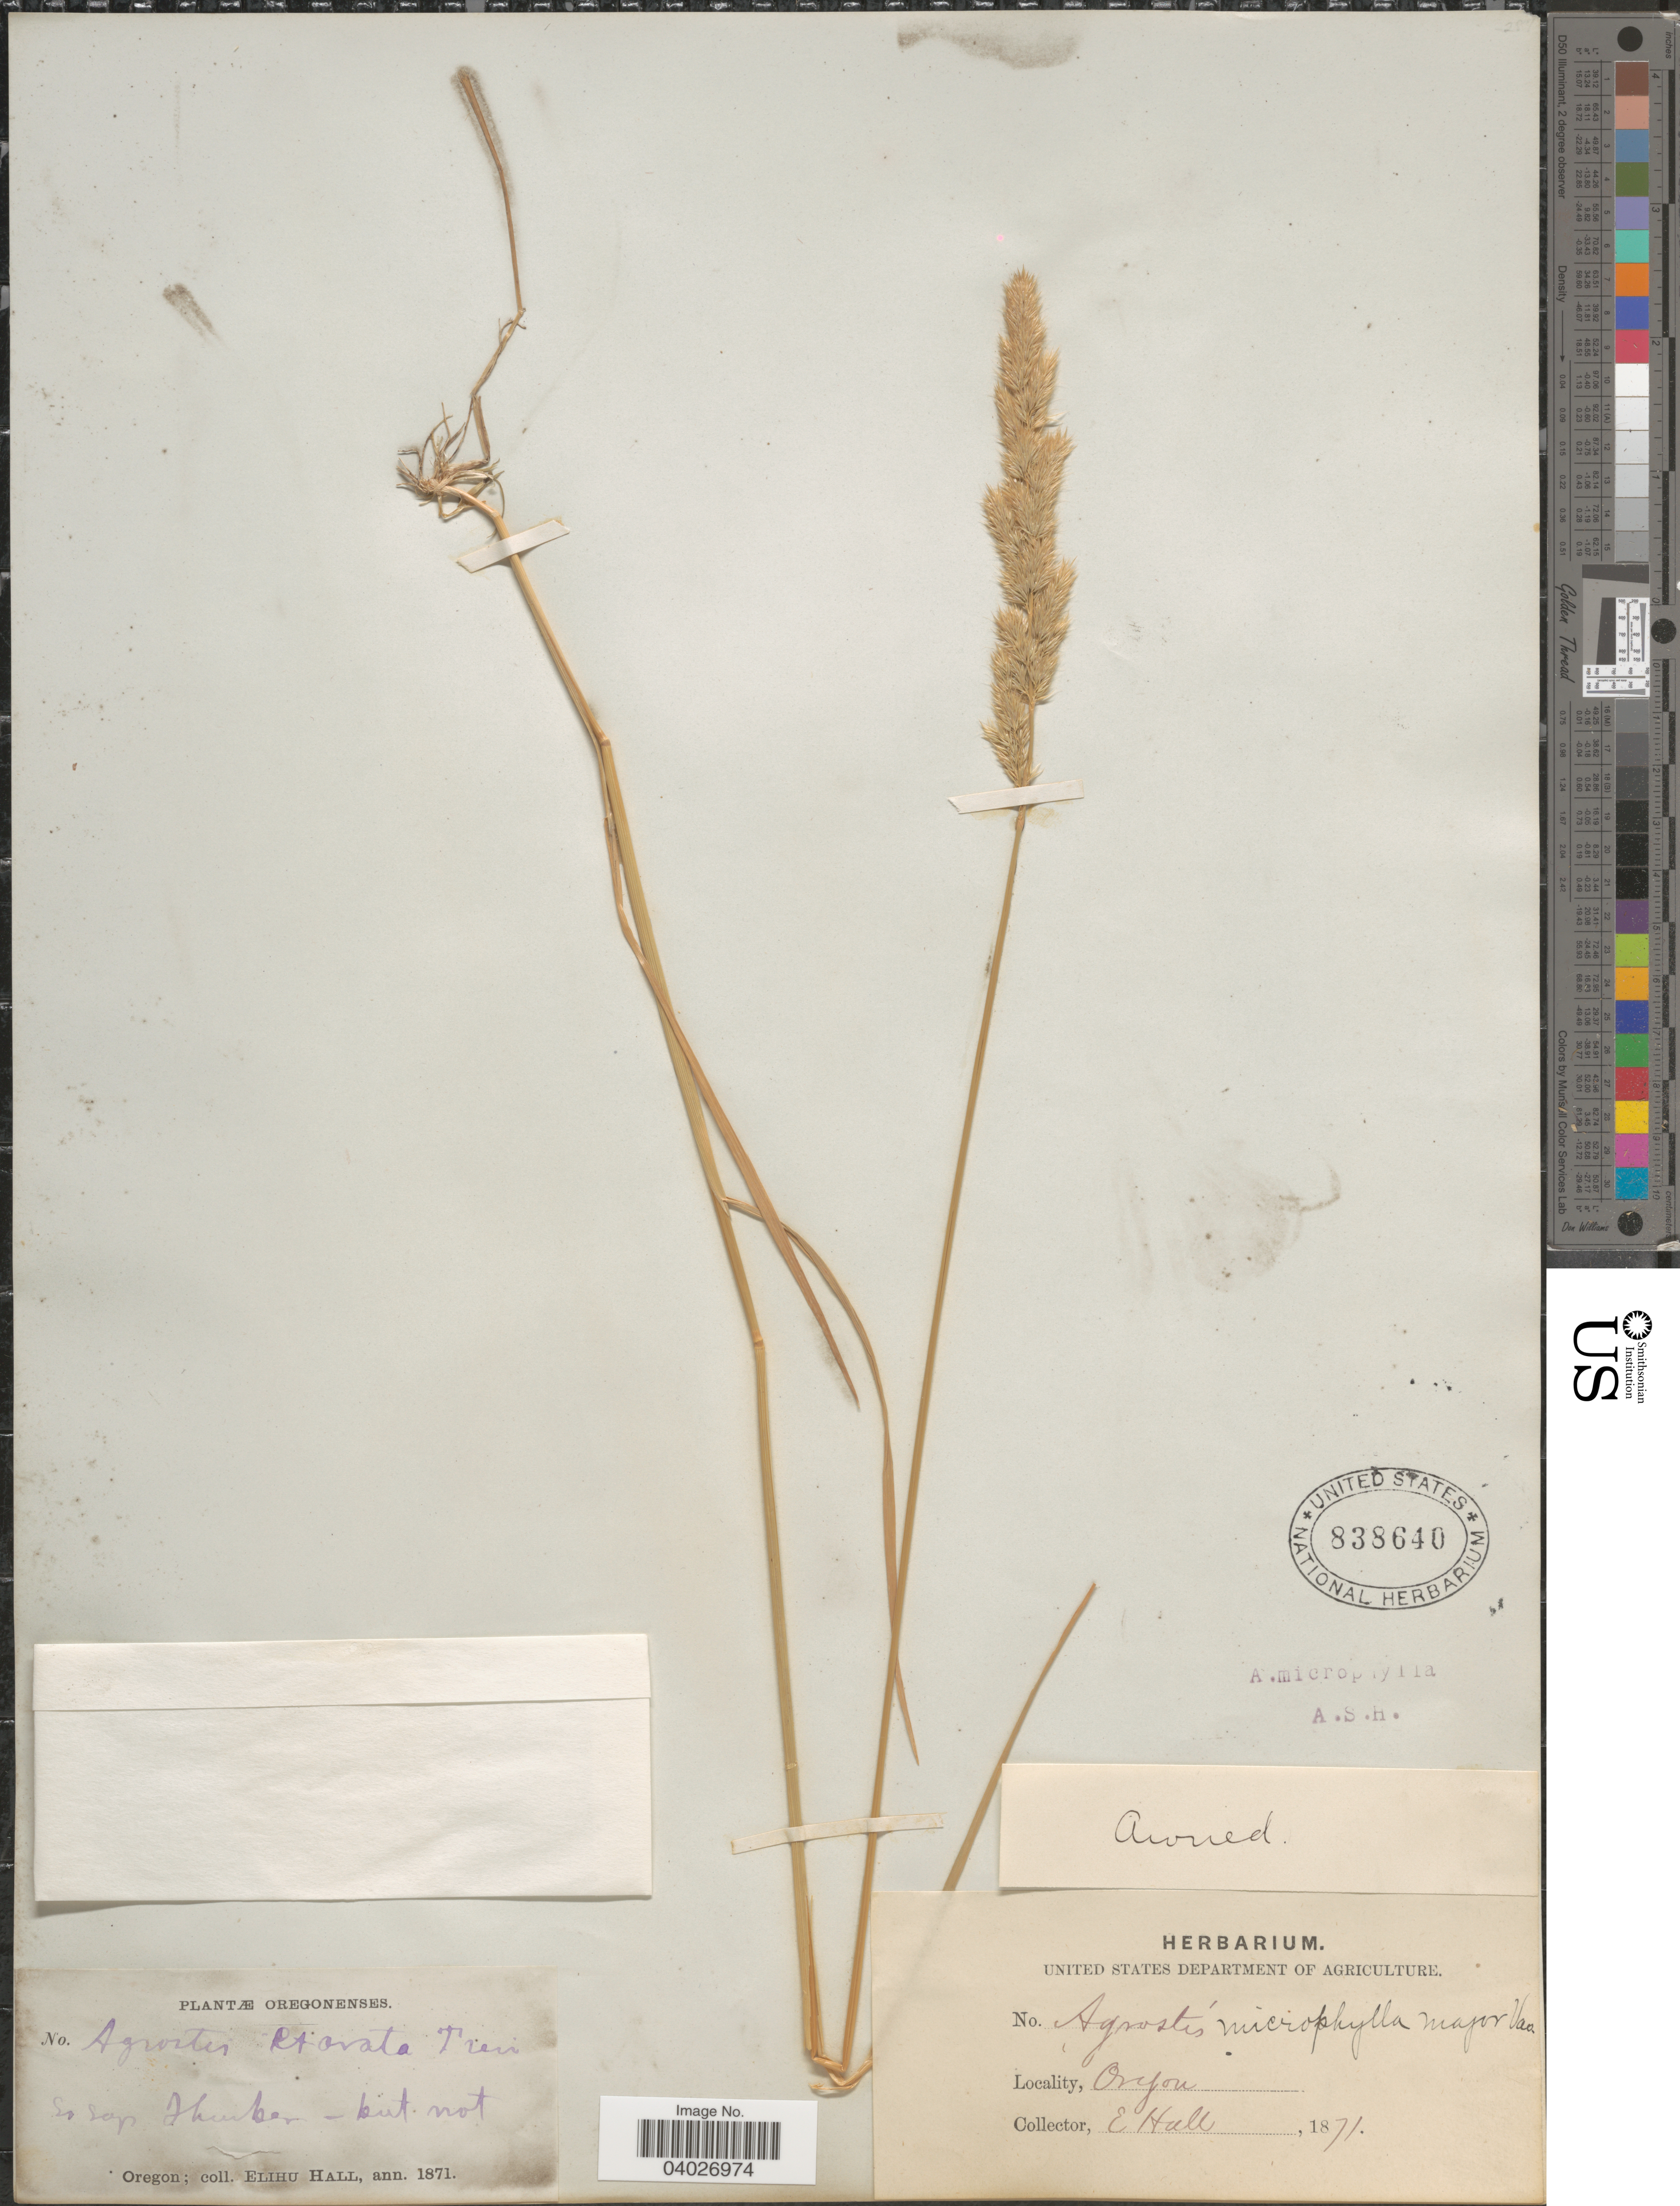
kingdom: Plantae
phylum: Tracheophyta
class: Liliopsida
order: Poales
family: Poaceae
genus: Agrostis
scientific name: Agrostis microphylla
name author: Steud.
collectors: E. Hall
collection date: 1871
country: United States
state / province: Oregon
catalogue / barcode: US 838640